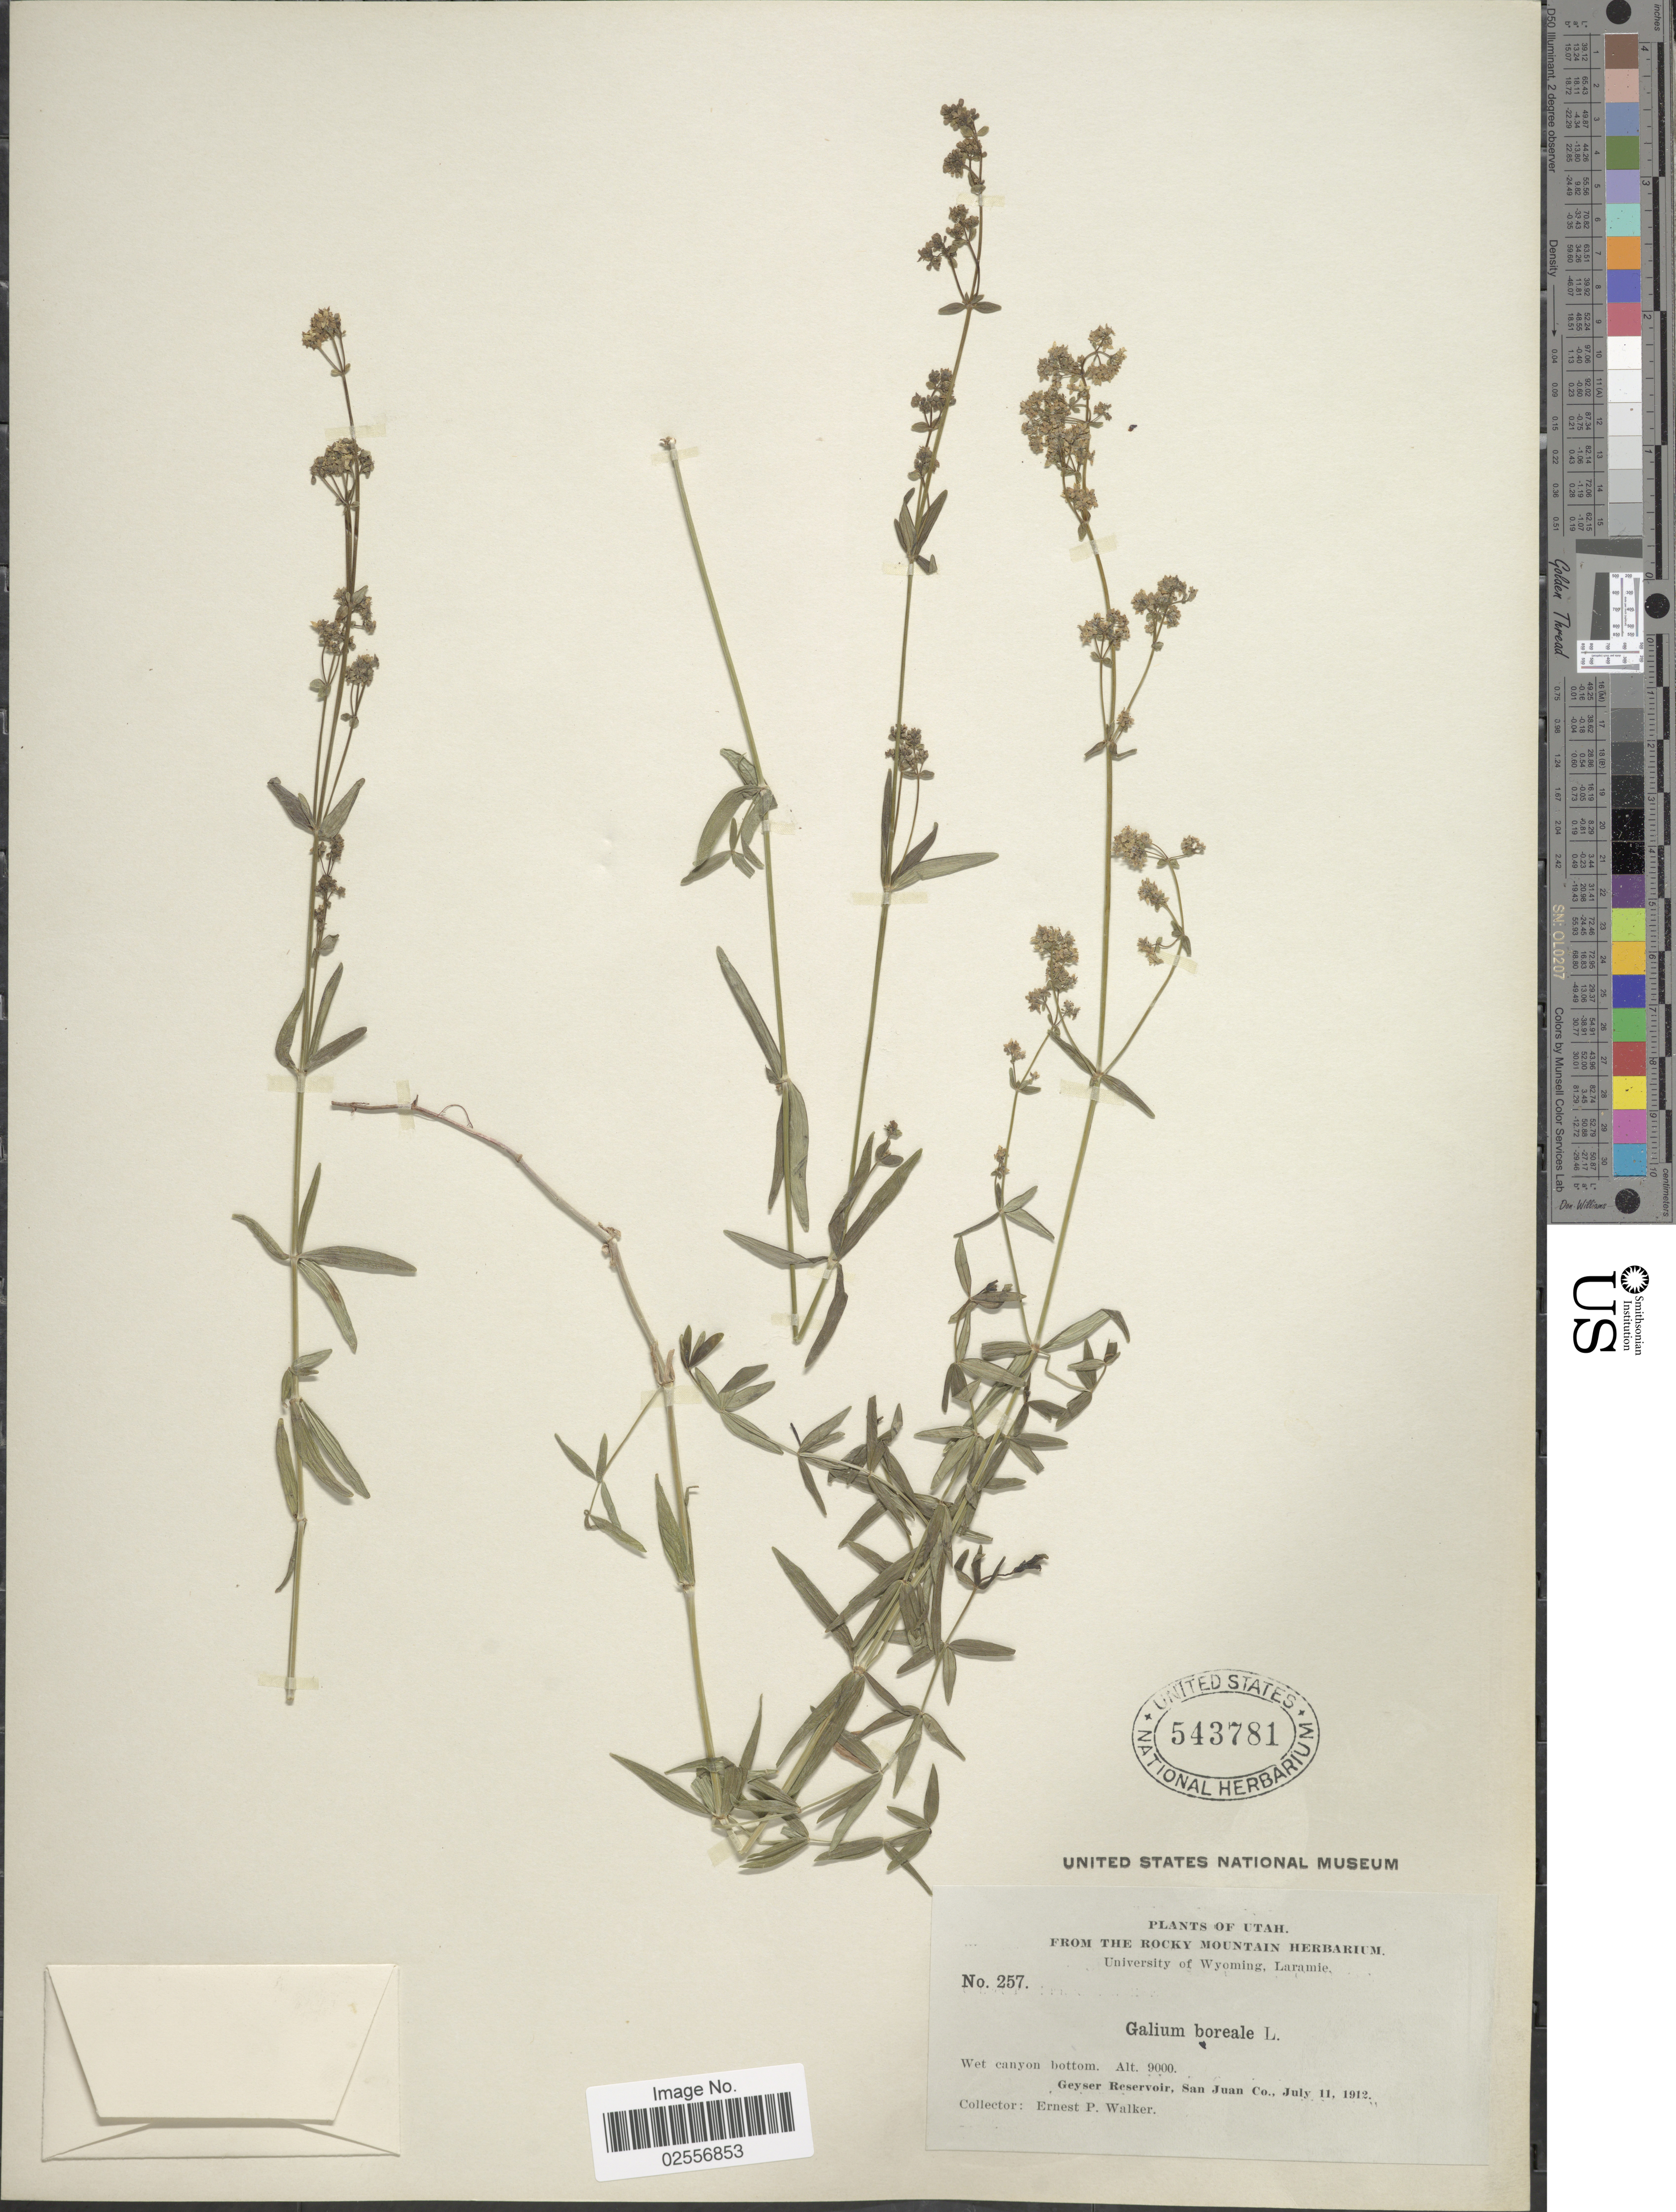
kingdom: Plantae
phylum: Tracheophyta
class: Magnoliopsida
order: Gentianales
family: Rubiaceae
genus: Galium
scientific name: Galium boreale L.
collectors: E. P. Walker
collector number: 257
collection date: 1912-07-11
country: United States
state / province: Utah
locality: Geyser Reservoir, San Juan Co.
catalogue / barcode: US 543781